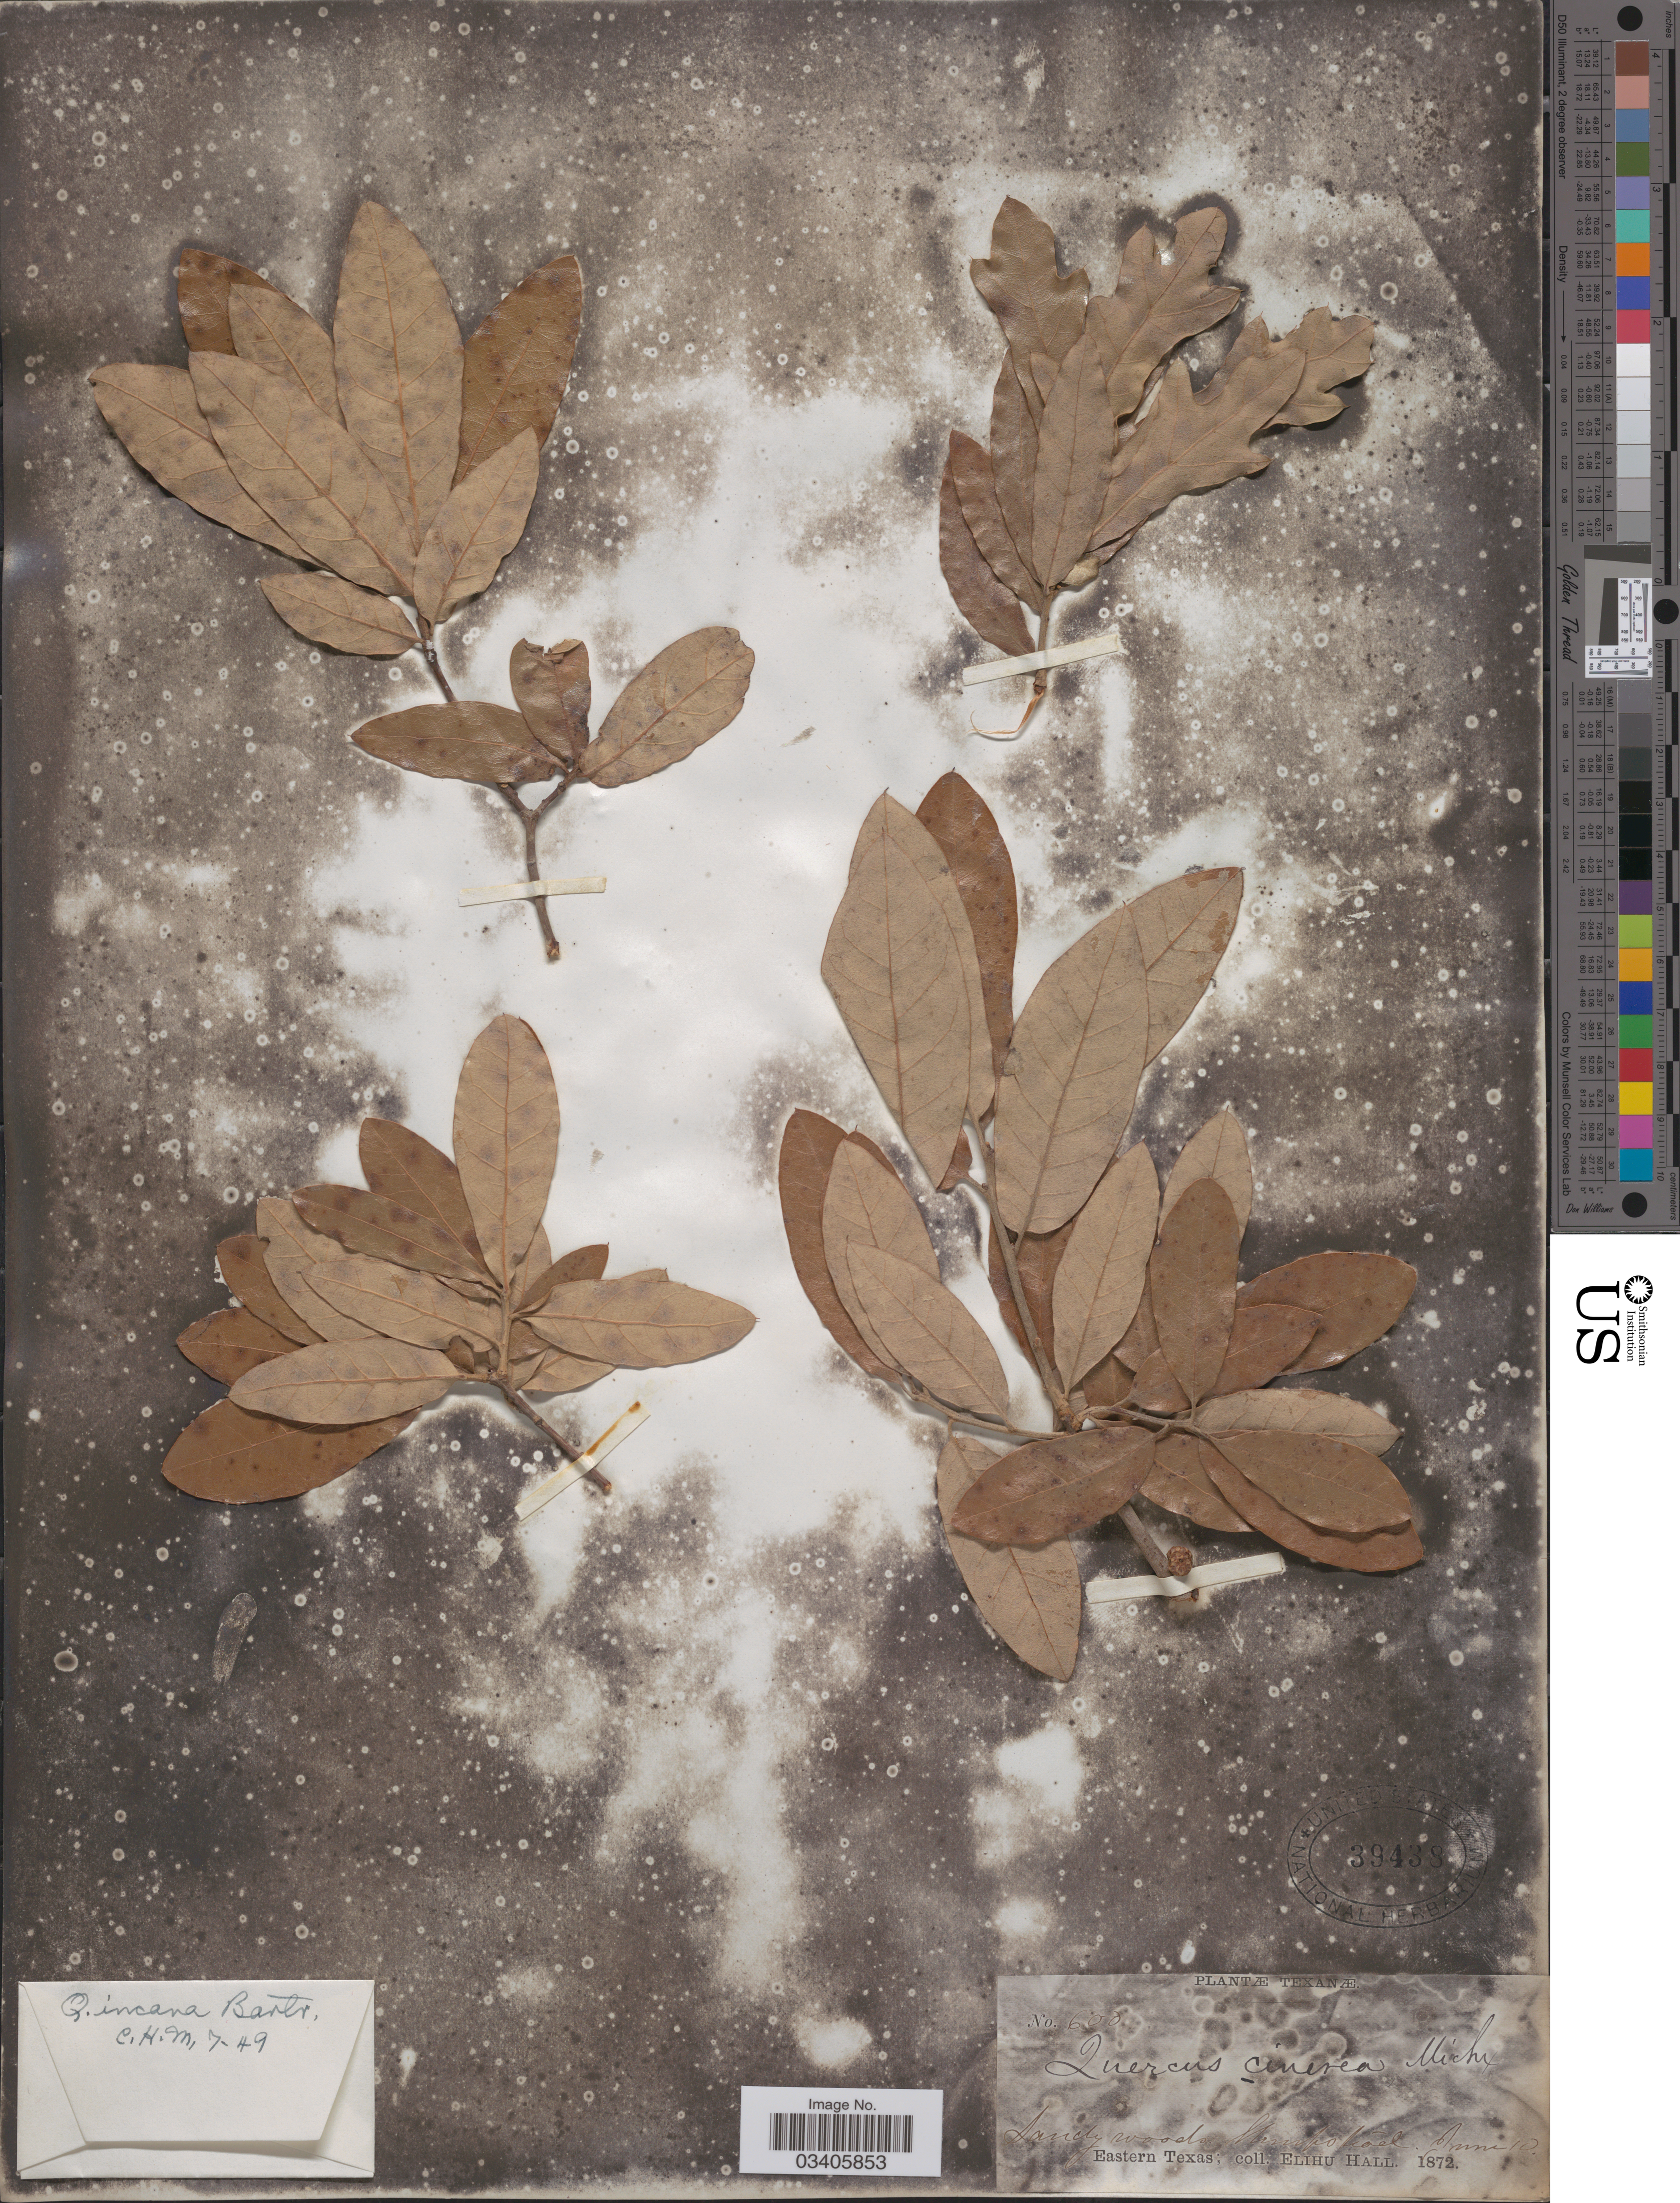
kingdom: Plantae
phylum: Tracheophyta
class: Magnoliopsida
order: Fagales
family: Fagaceae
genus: Quercus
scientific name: Quercus incana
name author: W. Bartram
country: United States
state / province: Texas